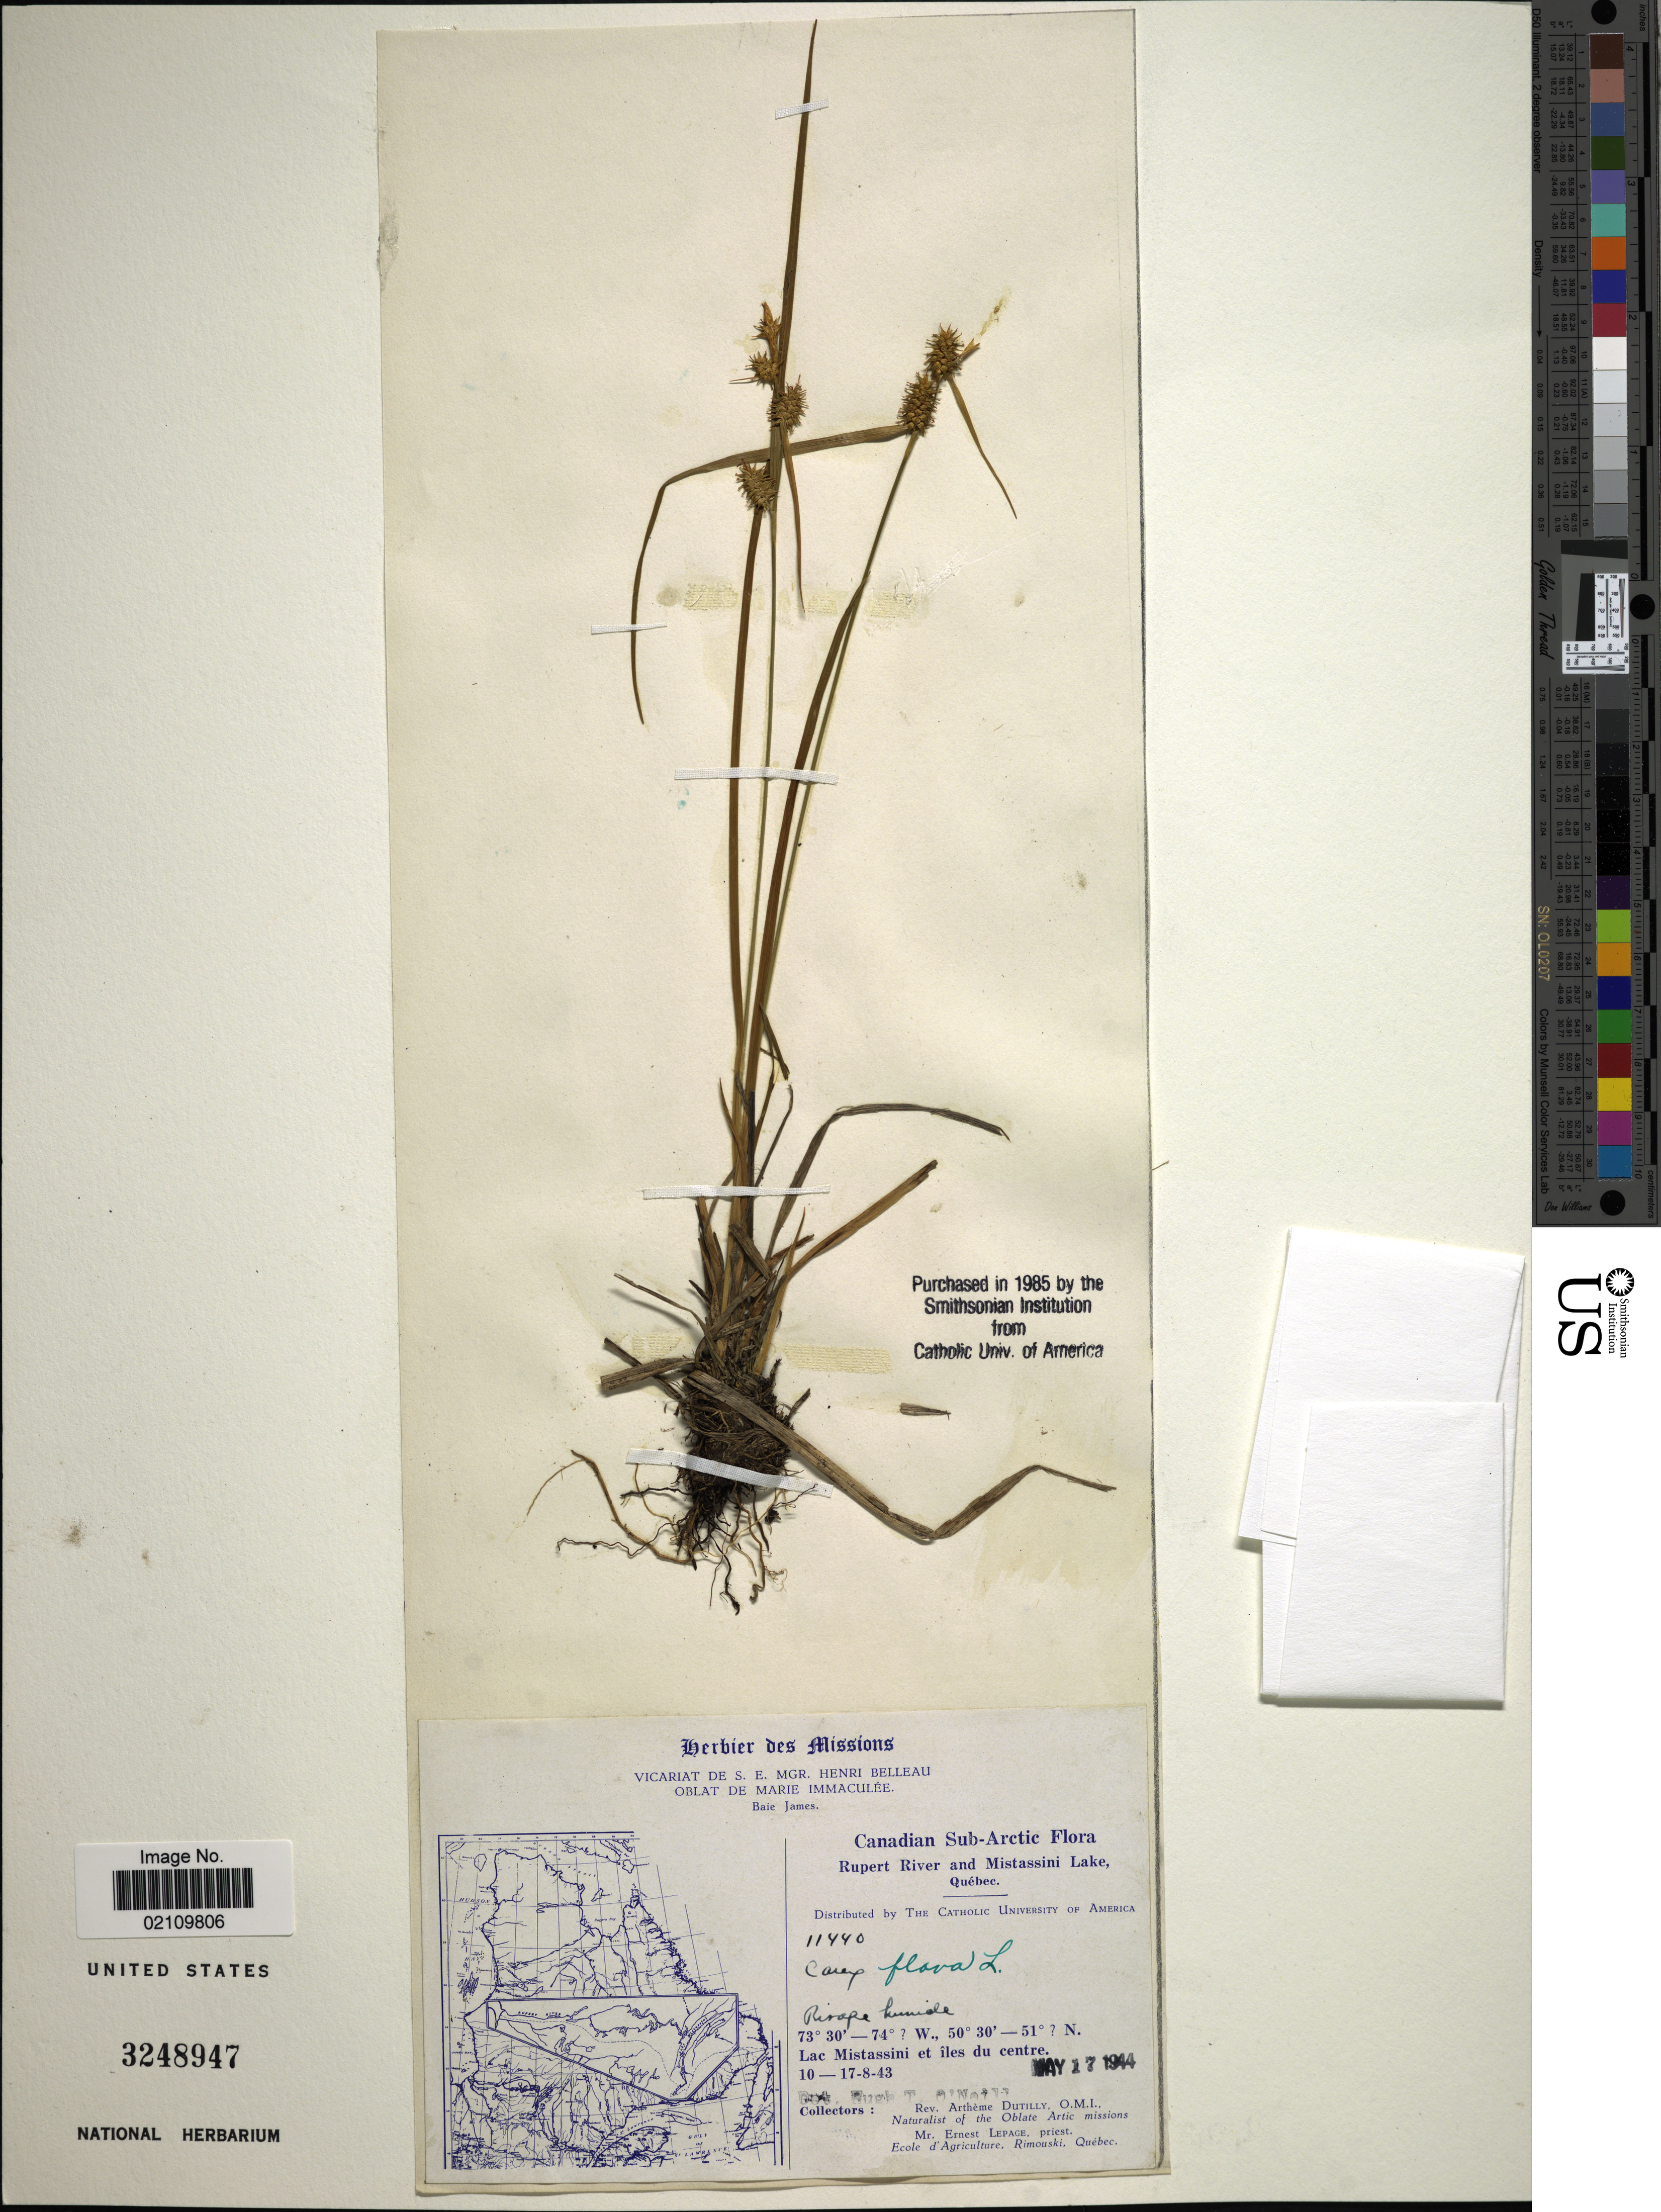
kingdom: Plantae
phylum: Tracheophyta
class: Liliopsida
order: Poales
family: Cyperaceae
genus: Carex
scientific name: Carex flava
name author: L.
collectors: A. Dutilly & E. Lepage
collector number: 11440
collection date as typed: Transcribed d/m/y: 10/8/43 to 17/8/43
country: Canada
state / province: Quebec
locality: Canadian Sub-Arctic. Rupert River and Mistassini Lake. Lac Mistassini et îles du centre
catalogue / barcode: US 3248947